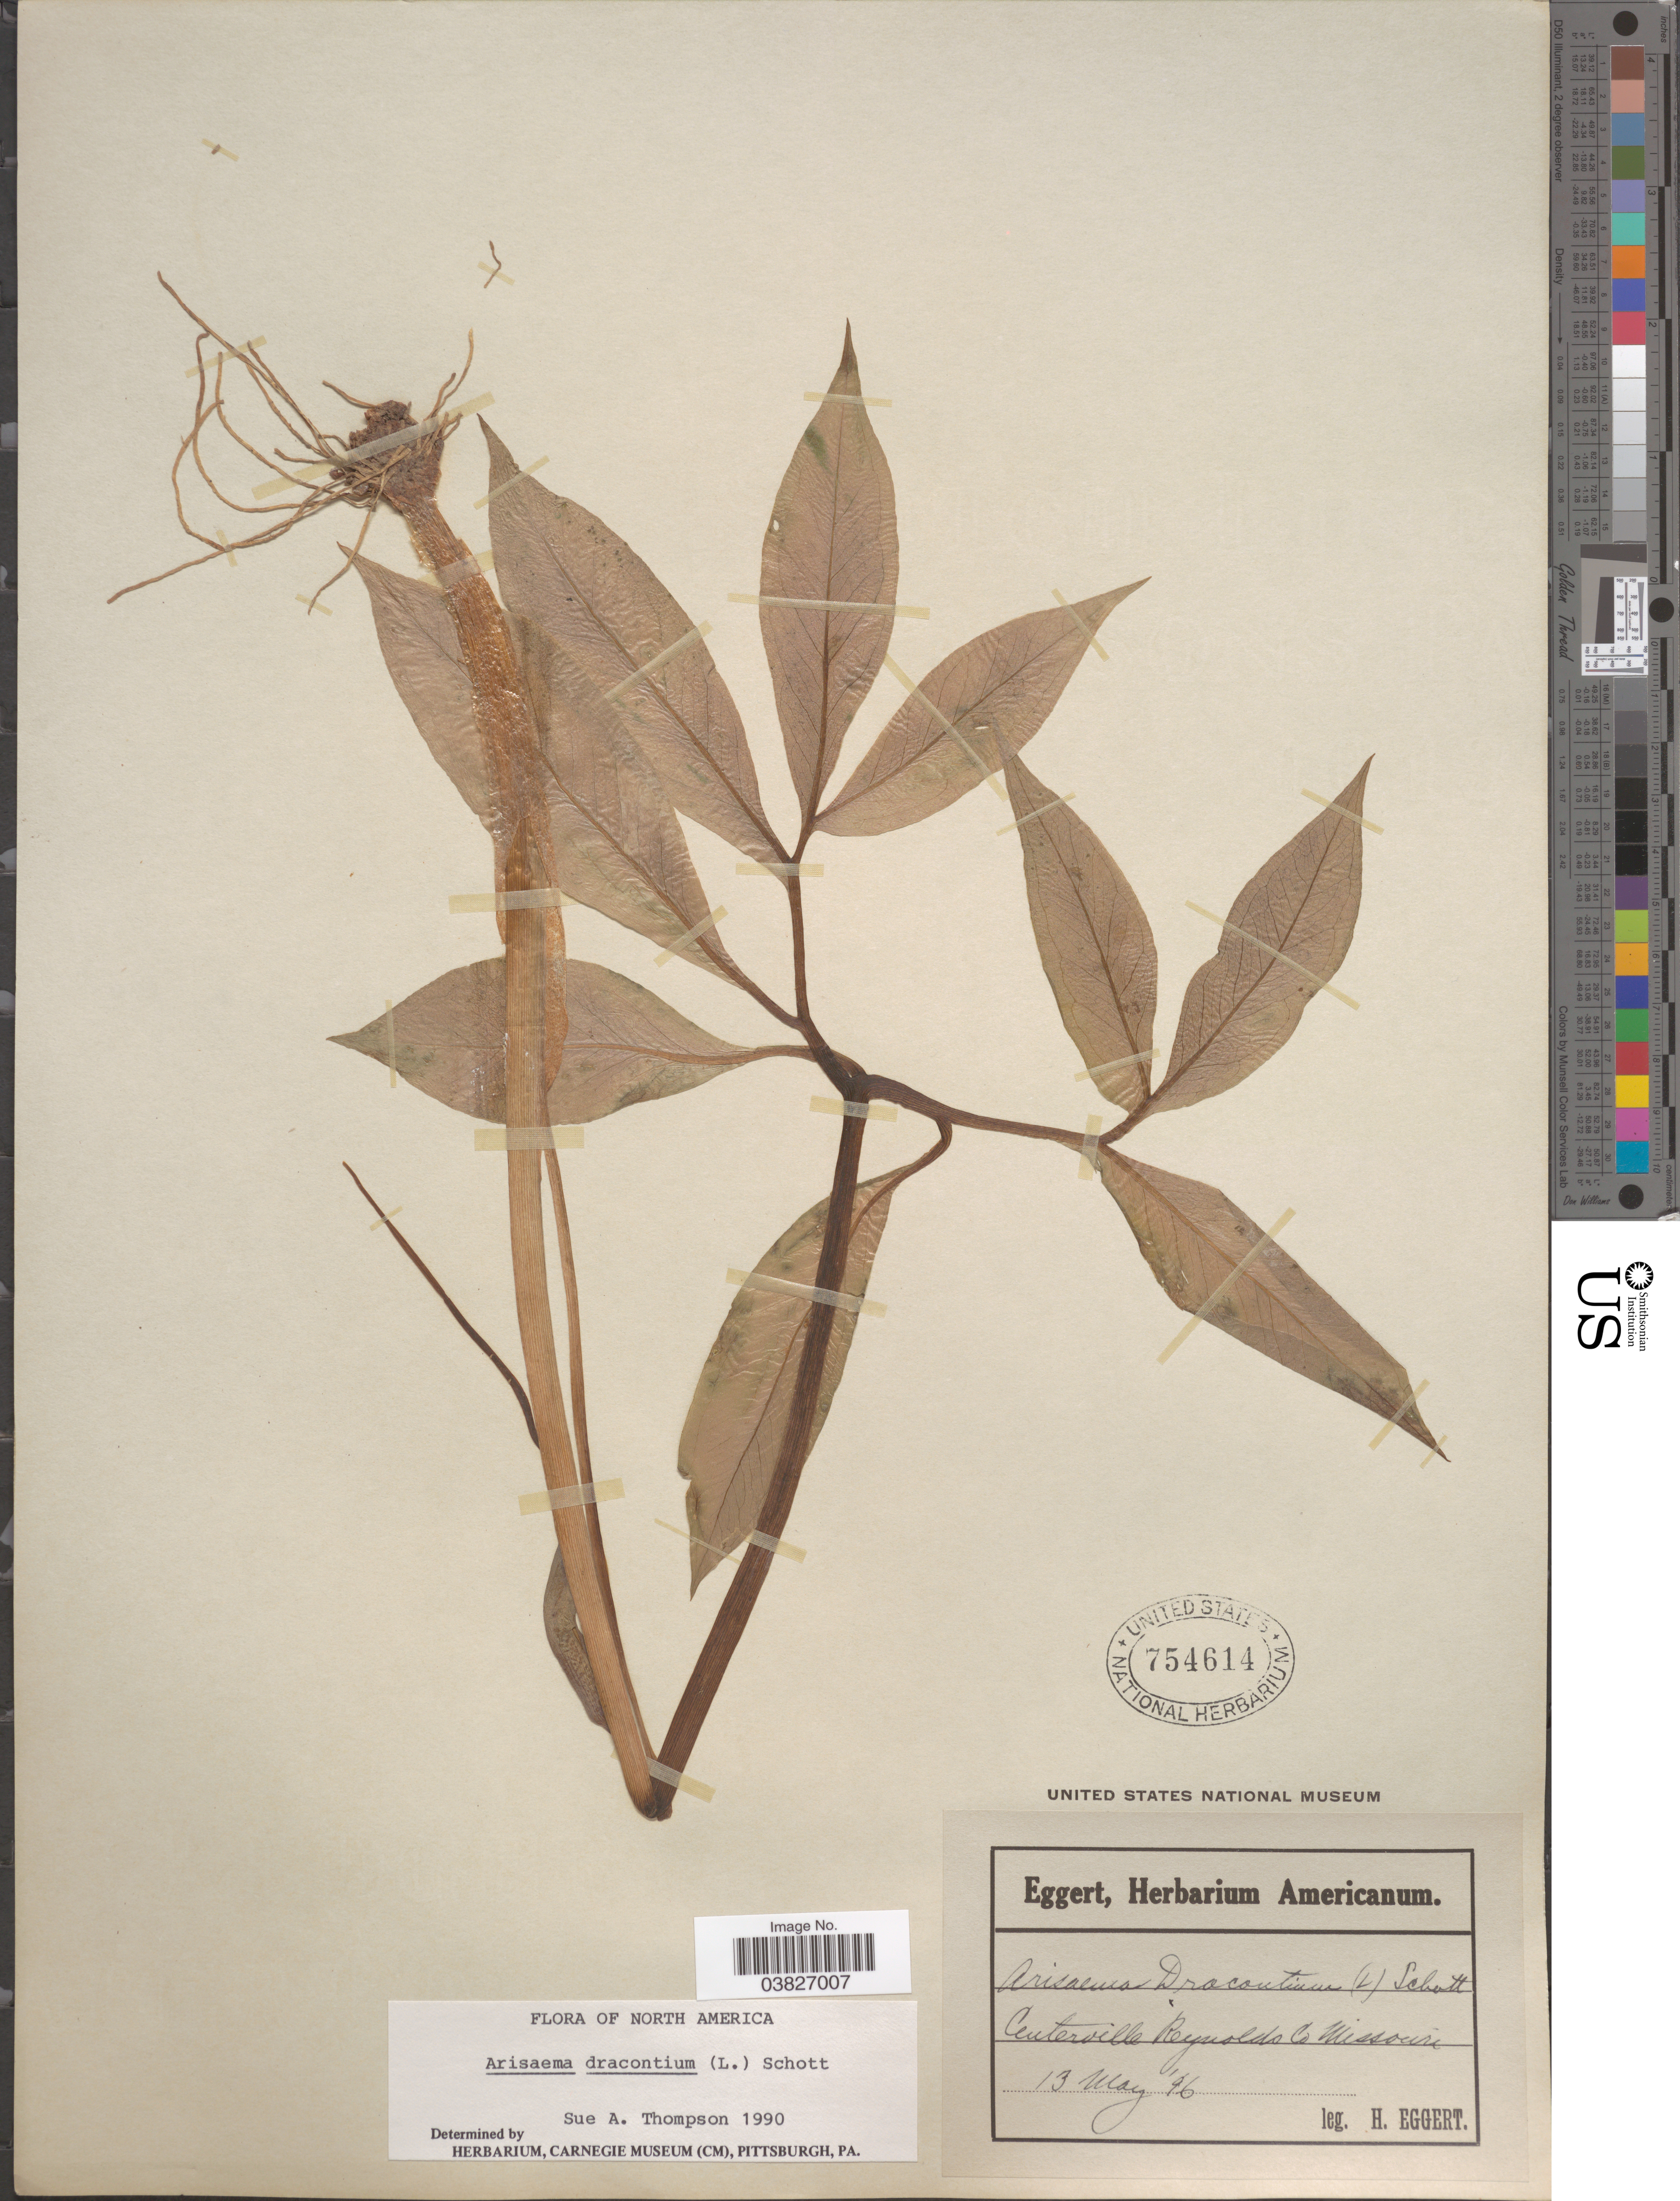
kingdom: Plantae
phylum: Tracheophyta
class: Liliopsida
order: Alismatales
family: Araceae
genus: Arisaema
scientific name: Arisaema dracontium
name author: (L.) Schott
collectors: H. Eggert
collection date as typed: Transcribed d/m/y: 13/5/96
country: United States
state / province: Missouri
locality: Centerville Reynolds Co.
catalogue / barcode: US 754614